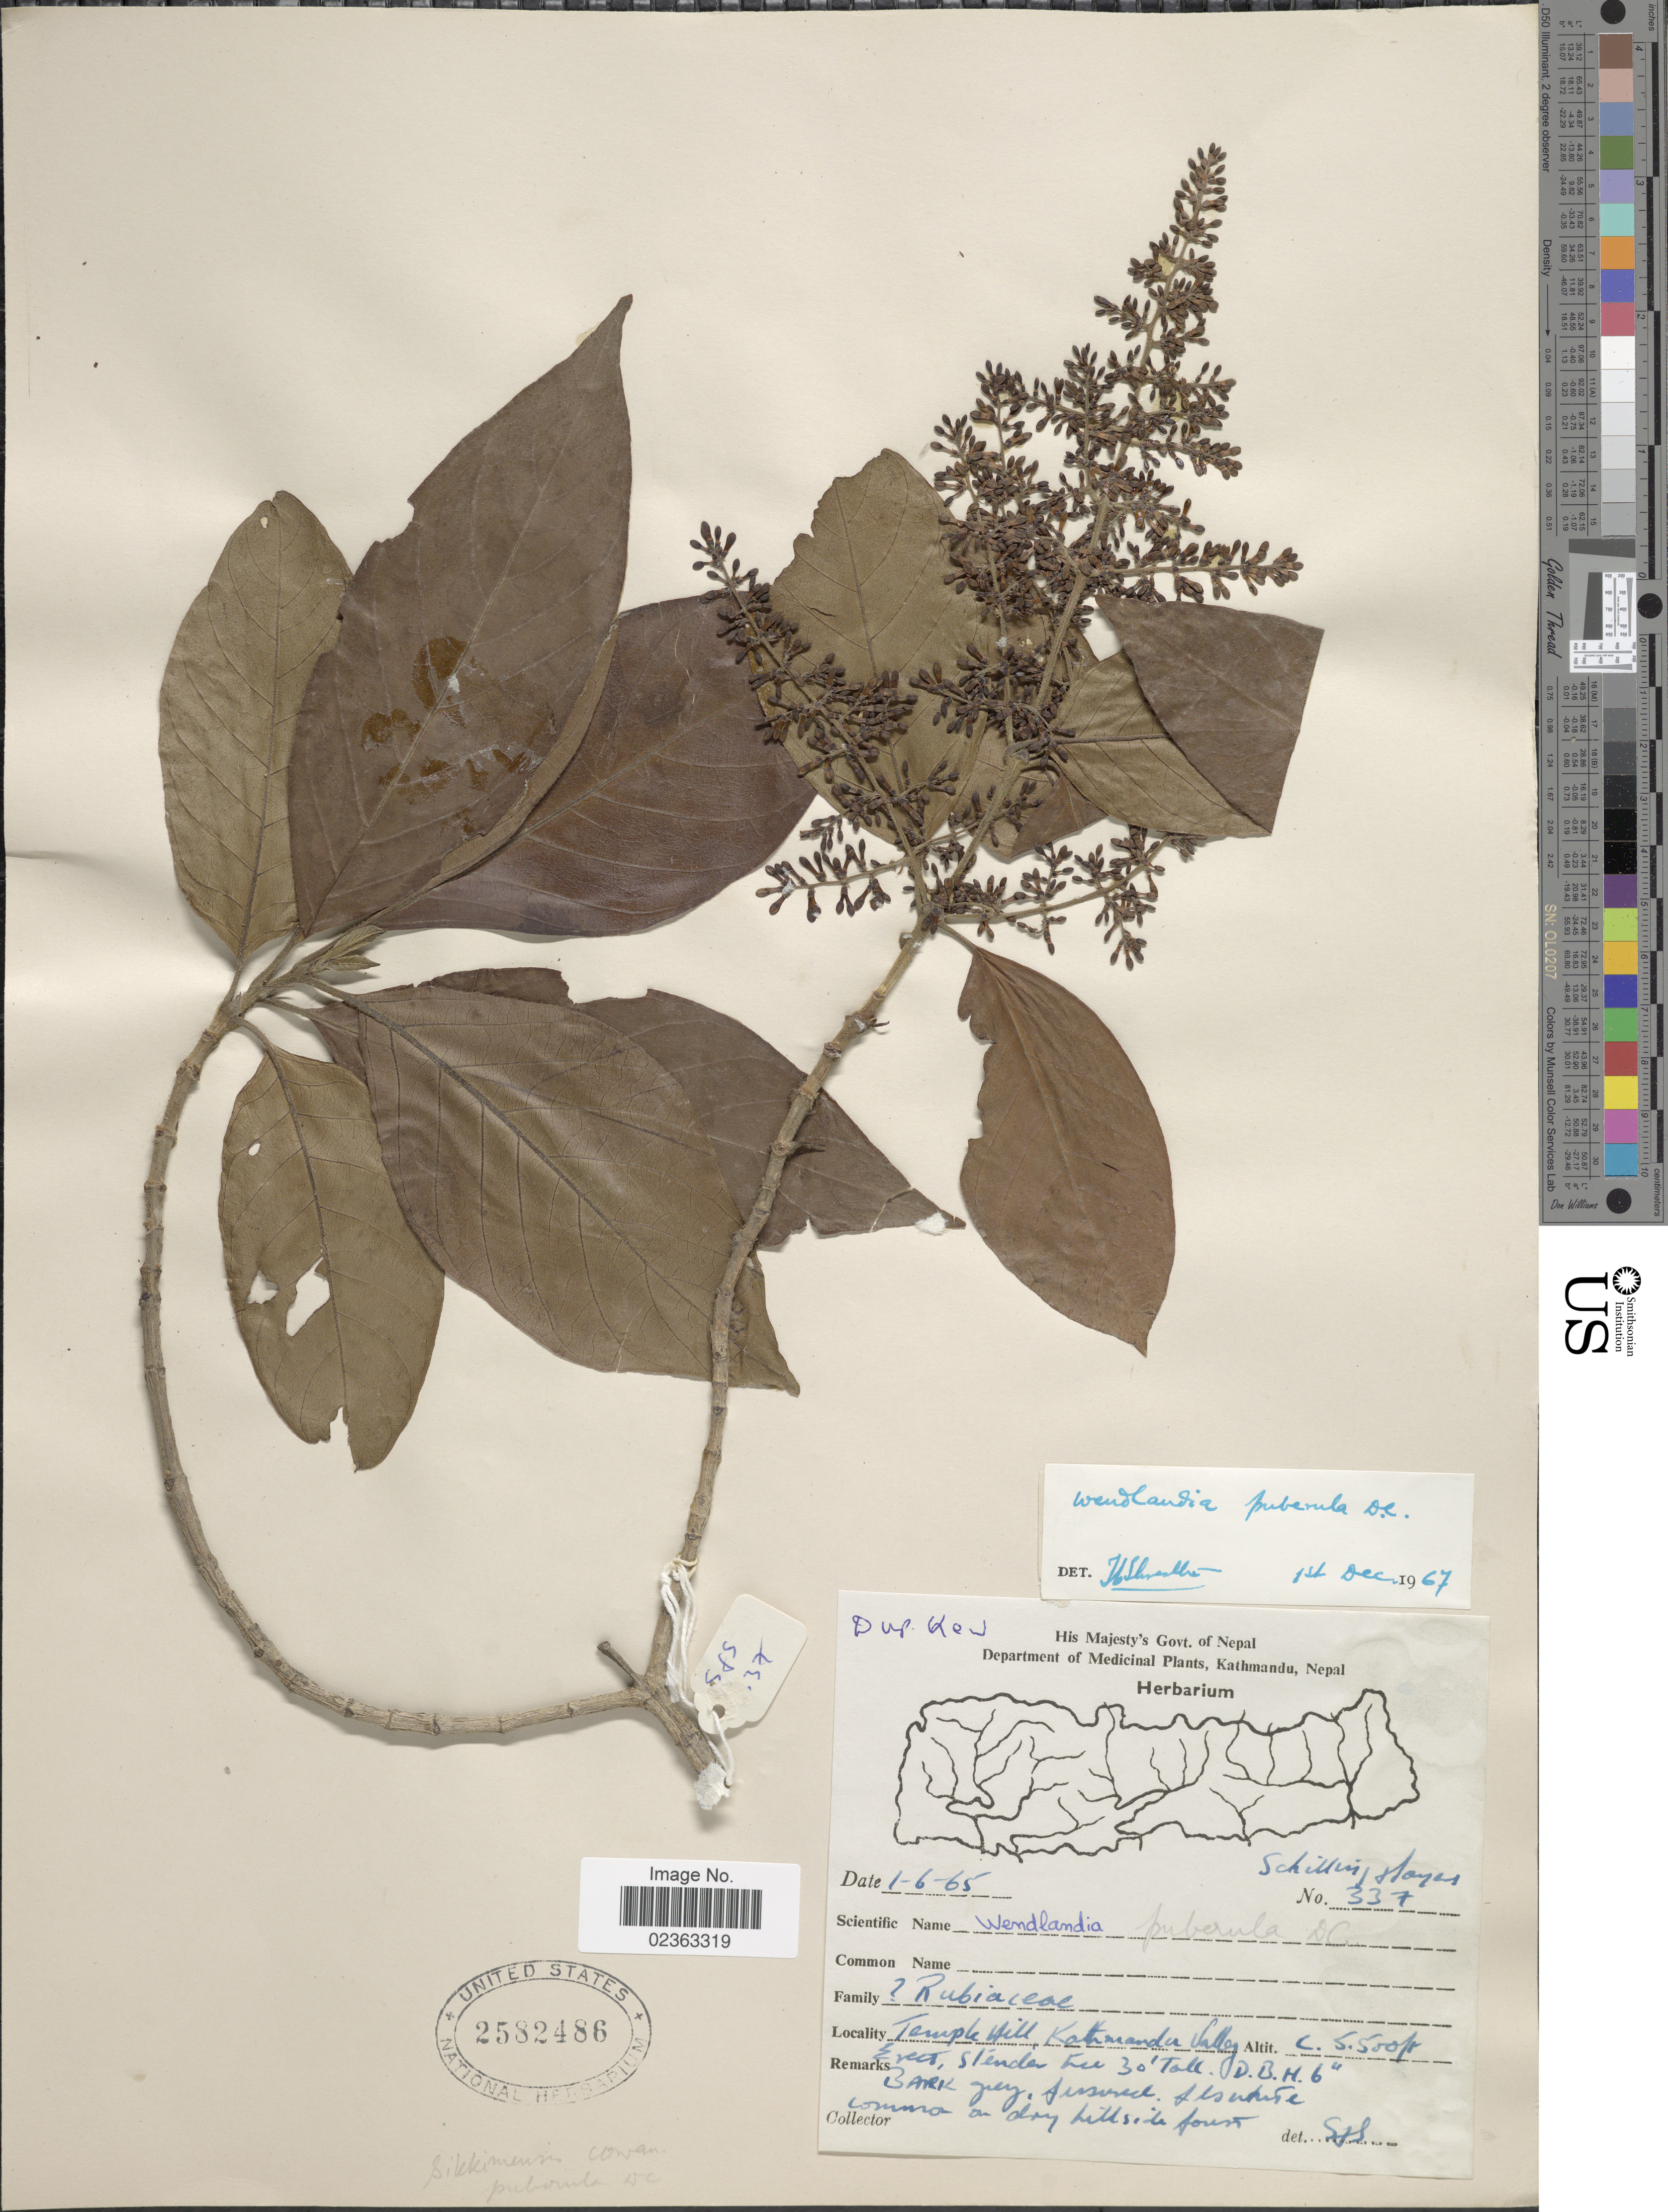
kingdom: Plantae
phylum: Tracheophyta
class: Magnoliopsida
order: Gentianales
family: Rubiaceae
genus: Wendlandia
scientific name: Wendlandia puberula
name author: DC.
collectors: Schilling, -- & Hayes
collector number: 337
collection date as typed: Transcribed d/m/y: 1/6/65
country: Nepal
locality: Temple Hill, Kathmandu Valley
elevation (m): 1676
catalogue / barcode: US 2582486